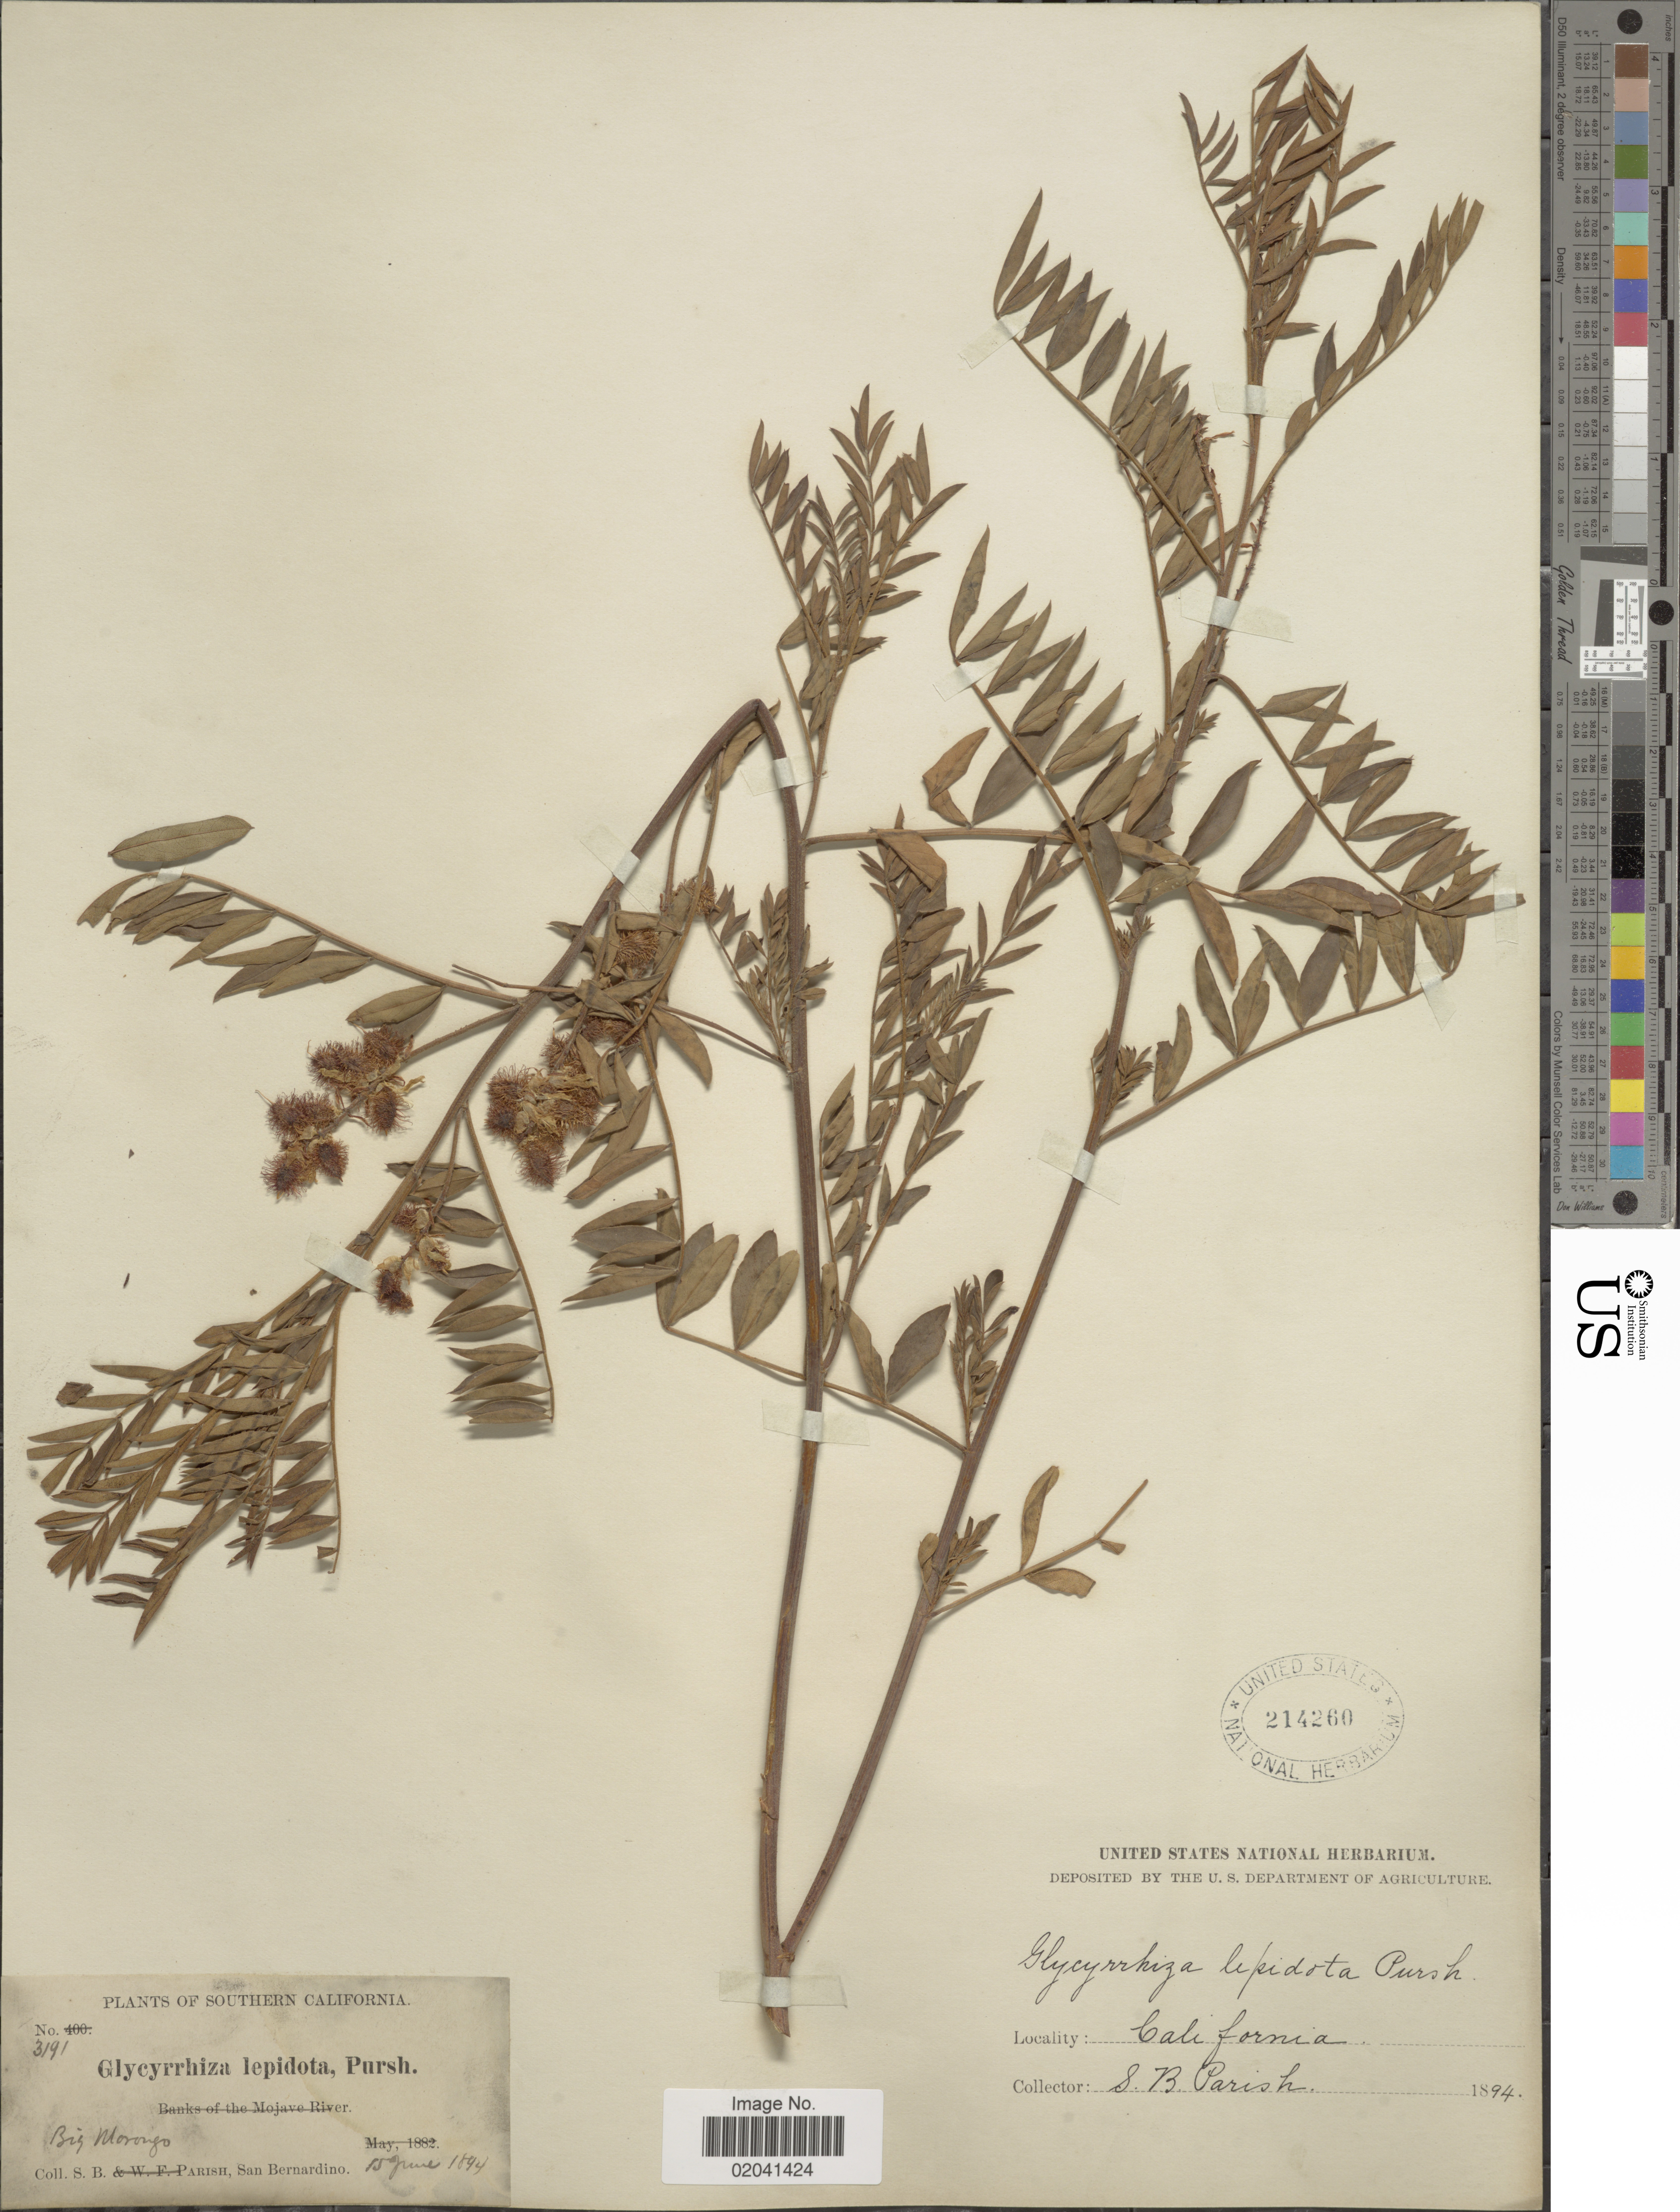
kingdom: Plantae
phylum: Tracheophyta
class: Magnoliopsida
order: Fabales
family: Fabaceae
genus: Glycyrrhiza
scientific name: Glycyrrhiza lepidota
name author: Pursh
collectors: S. B. Parish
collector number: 3191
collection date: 1894-06-15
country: United States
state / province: California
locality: Southern California. Big Morongo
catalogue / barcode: US 214260